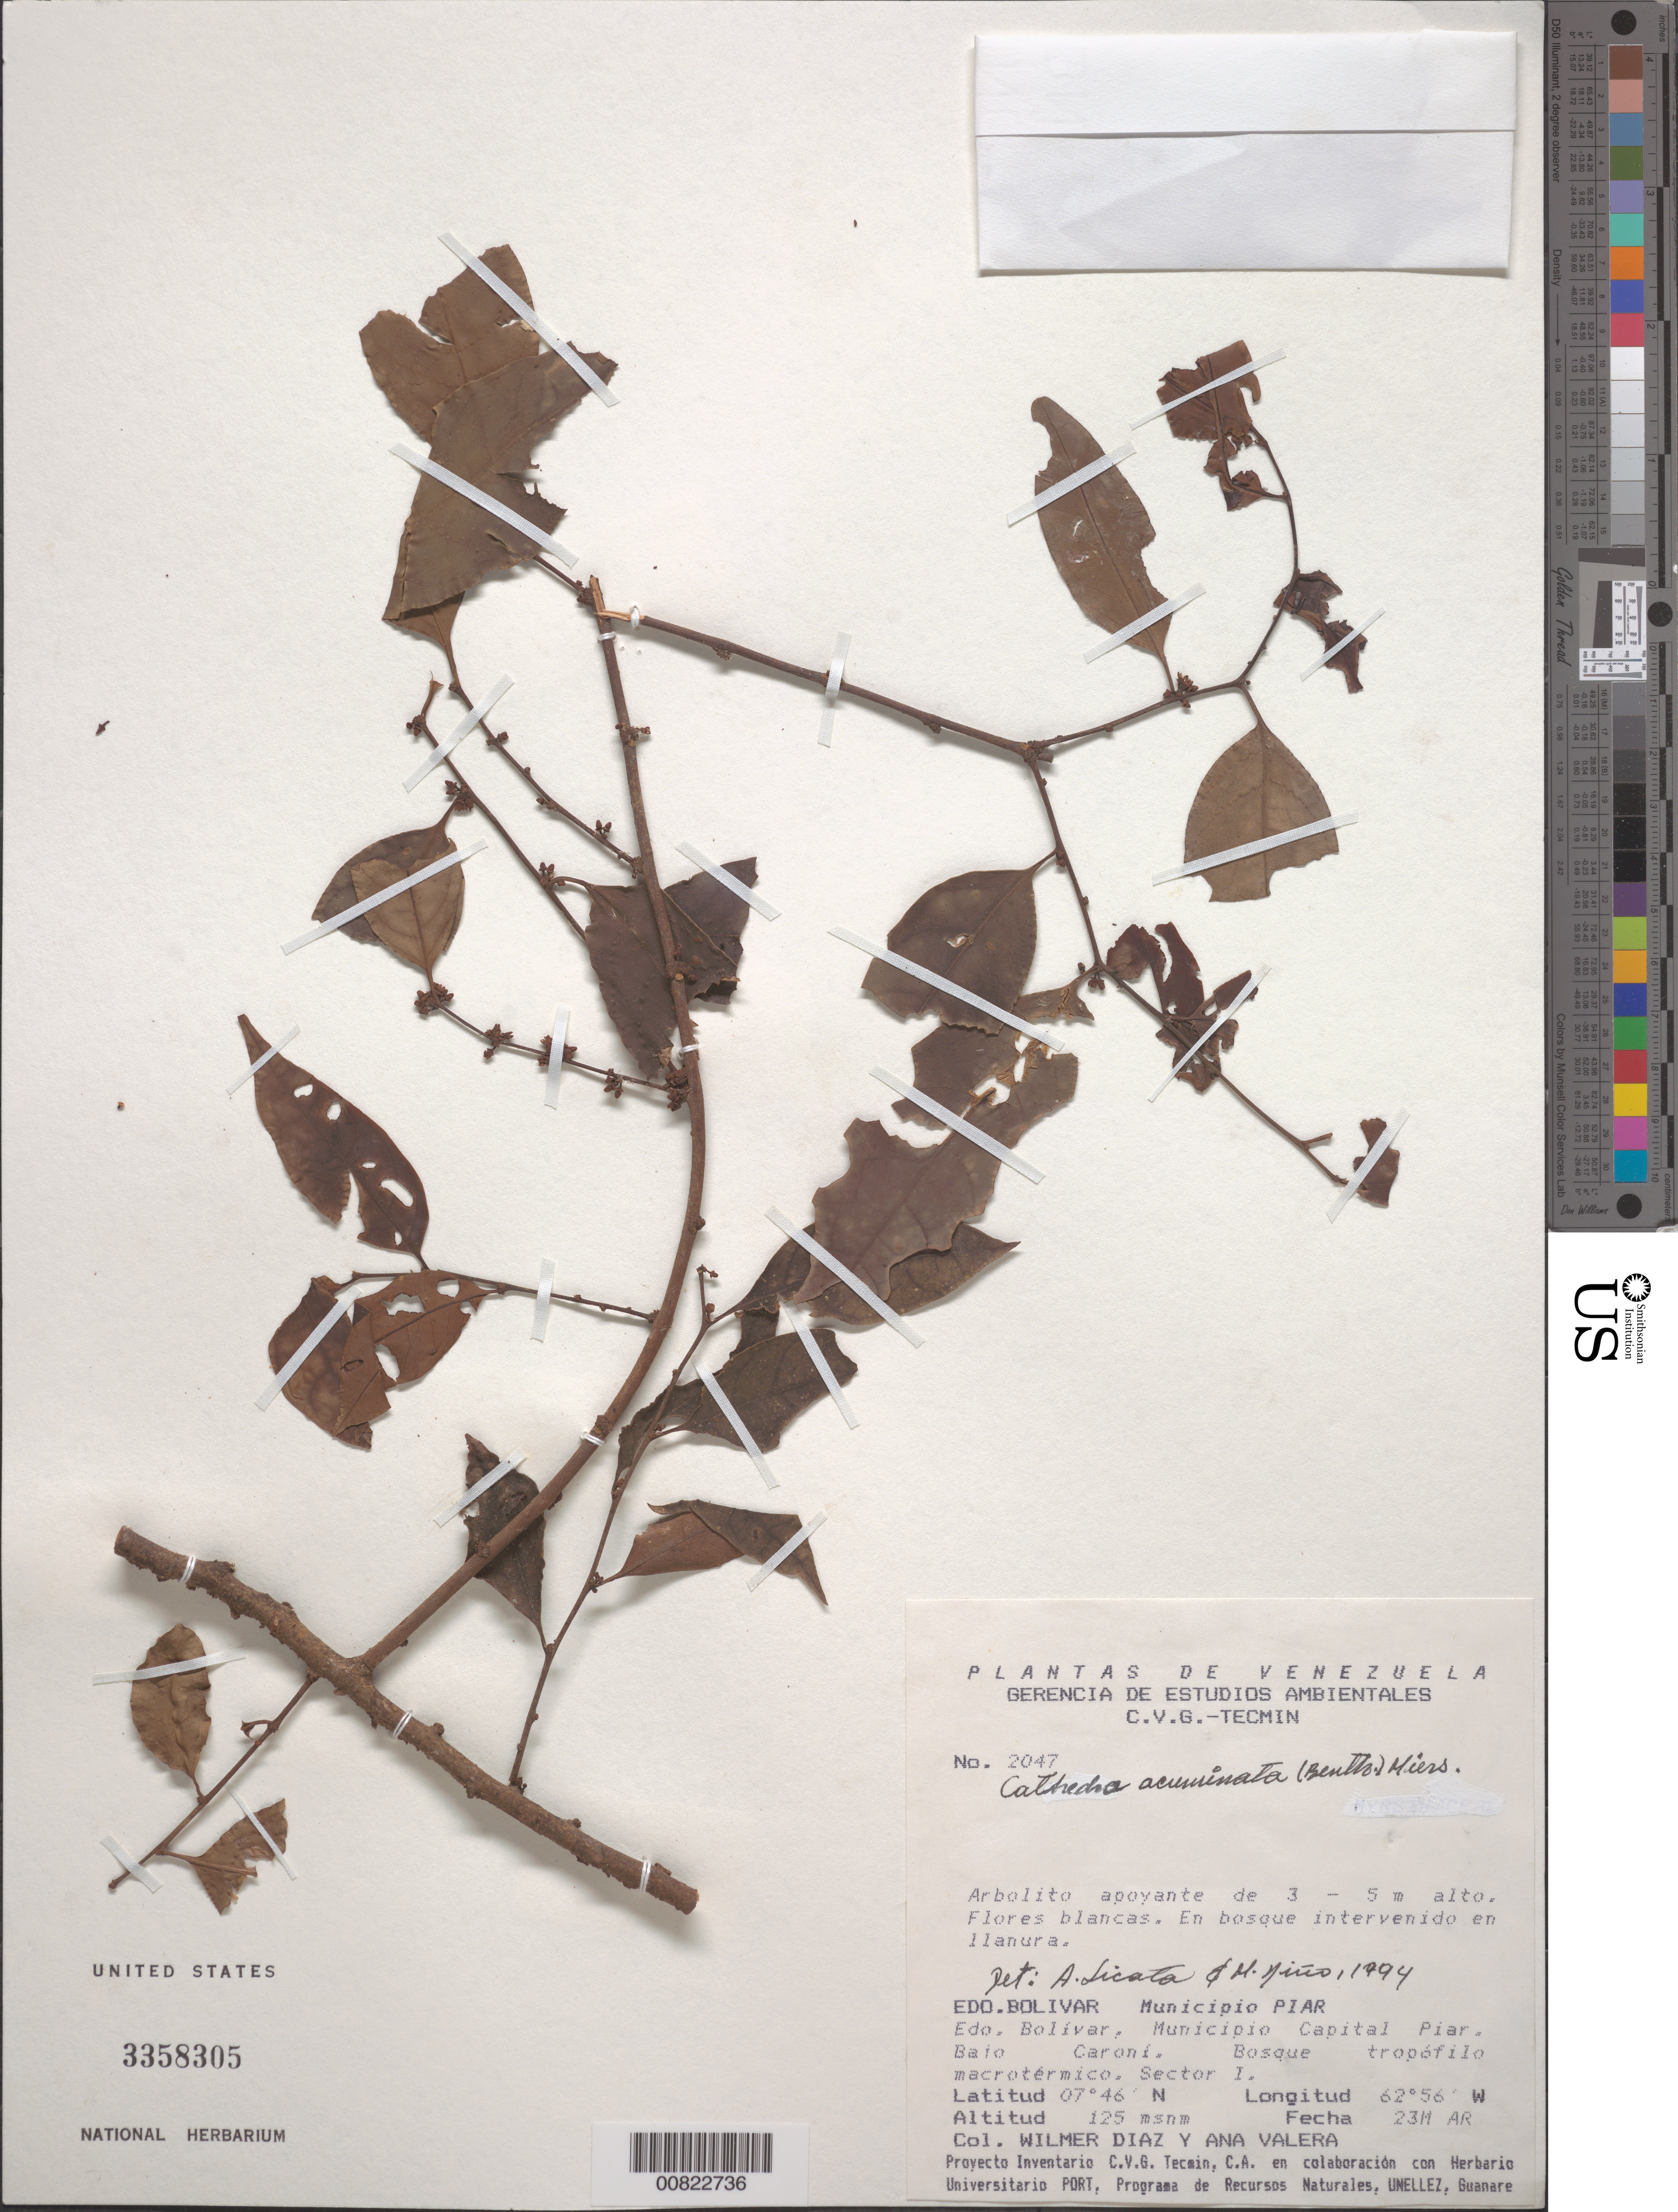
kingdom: Plantae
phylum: Tracheophyta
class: Magnoliopsida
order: Santalales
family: Aptandraceae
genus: Cathedra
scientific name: Cathedra acuminata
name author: (Benth.) Miers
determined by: Licata, A.; Niño, S. M.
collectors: W. Díaz P. & A. Valera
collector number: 2047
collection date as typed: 23-Mar-94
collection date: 1994-03-23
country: Venezuela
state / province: Bolívar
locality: Mun. Piar, Mun. Capital Piar, Bajo Caroní, Sector I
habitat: Bosque intervenido en llanura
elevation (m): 125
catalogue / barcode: US 3358305